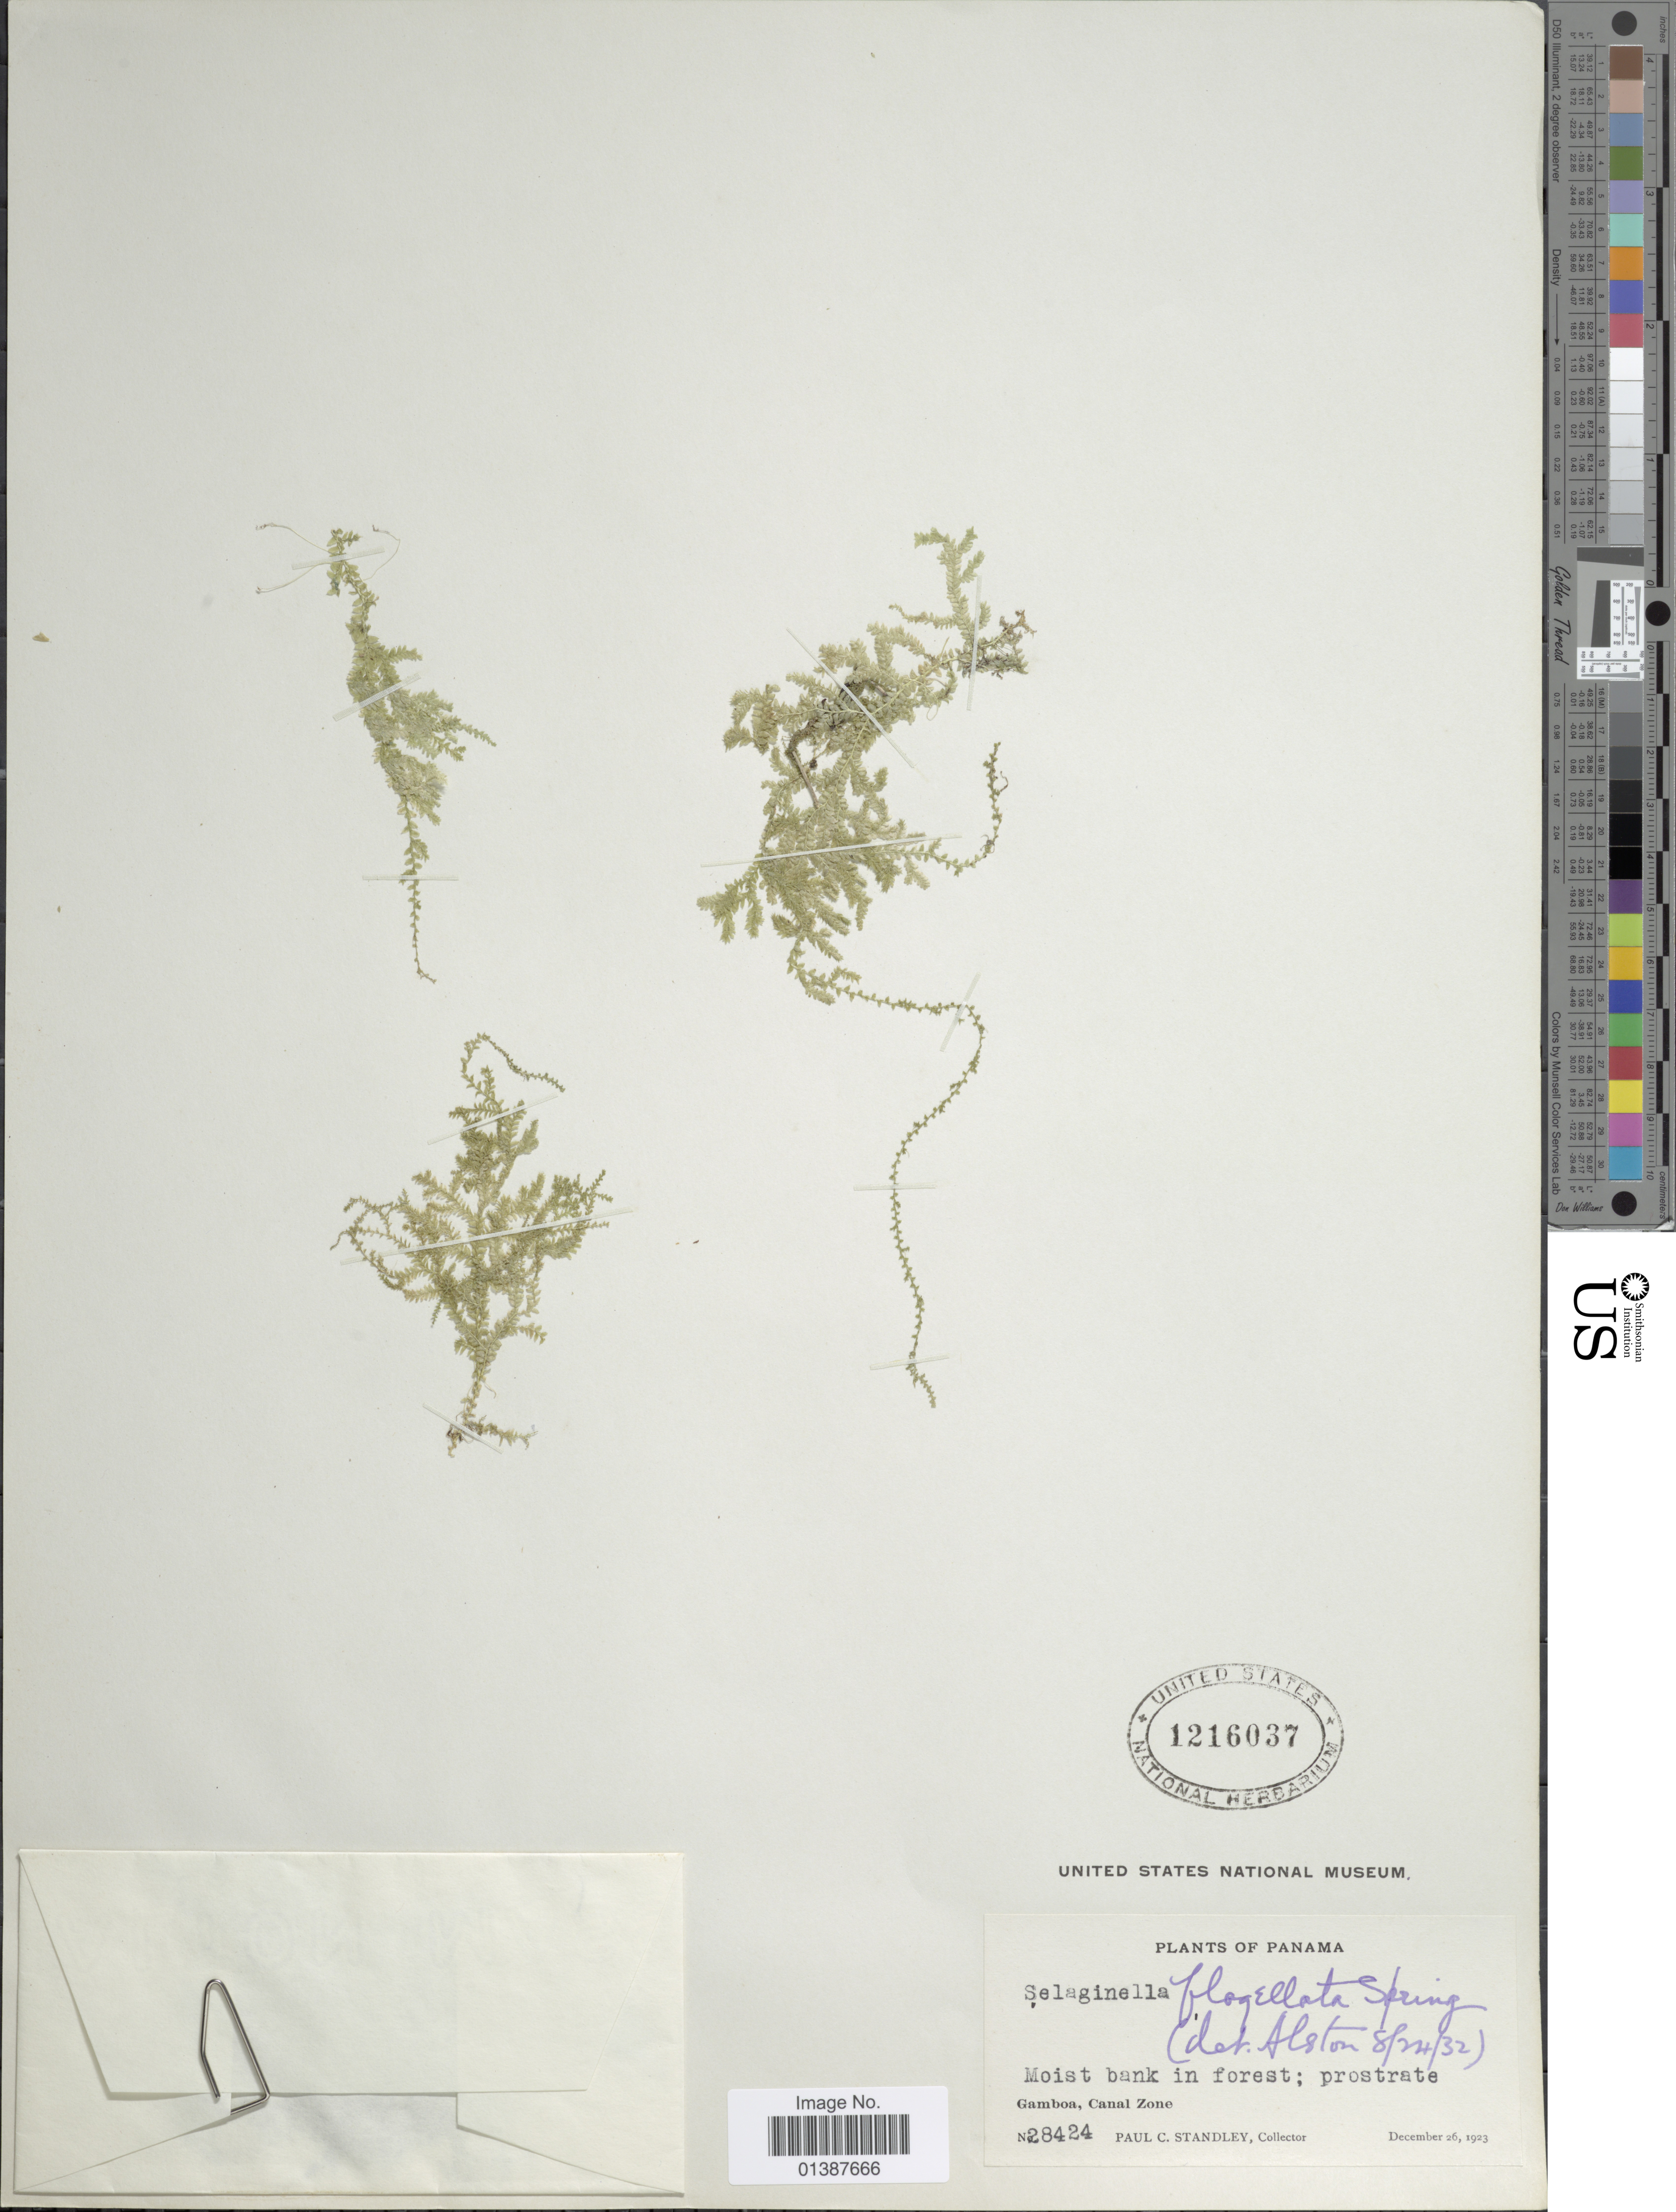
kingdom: Plantae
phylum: Tracheophyta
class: Lycopodiopsida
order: Selaginellales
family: Selaginellaceae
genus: Selaginella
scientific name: Selaginella flagellata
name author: Spring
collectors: P. C. Standley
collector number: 28424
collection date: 1923-12-26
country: Panama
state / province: Colón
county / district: Canal Zone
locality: Gamboa, Canal Zone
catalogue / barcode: US 1216037